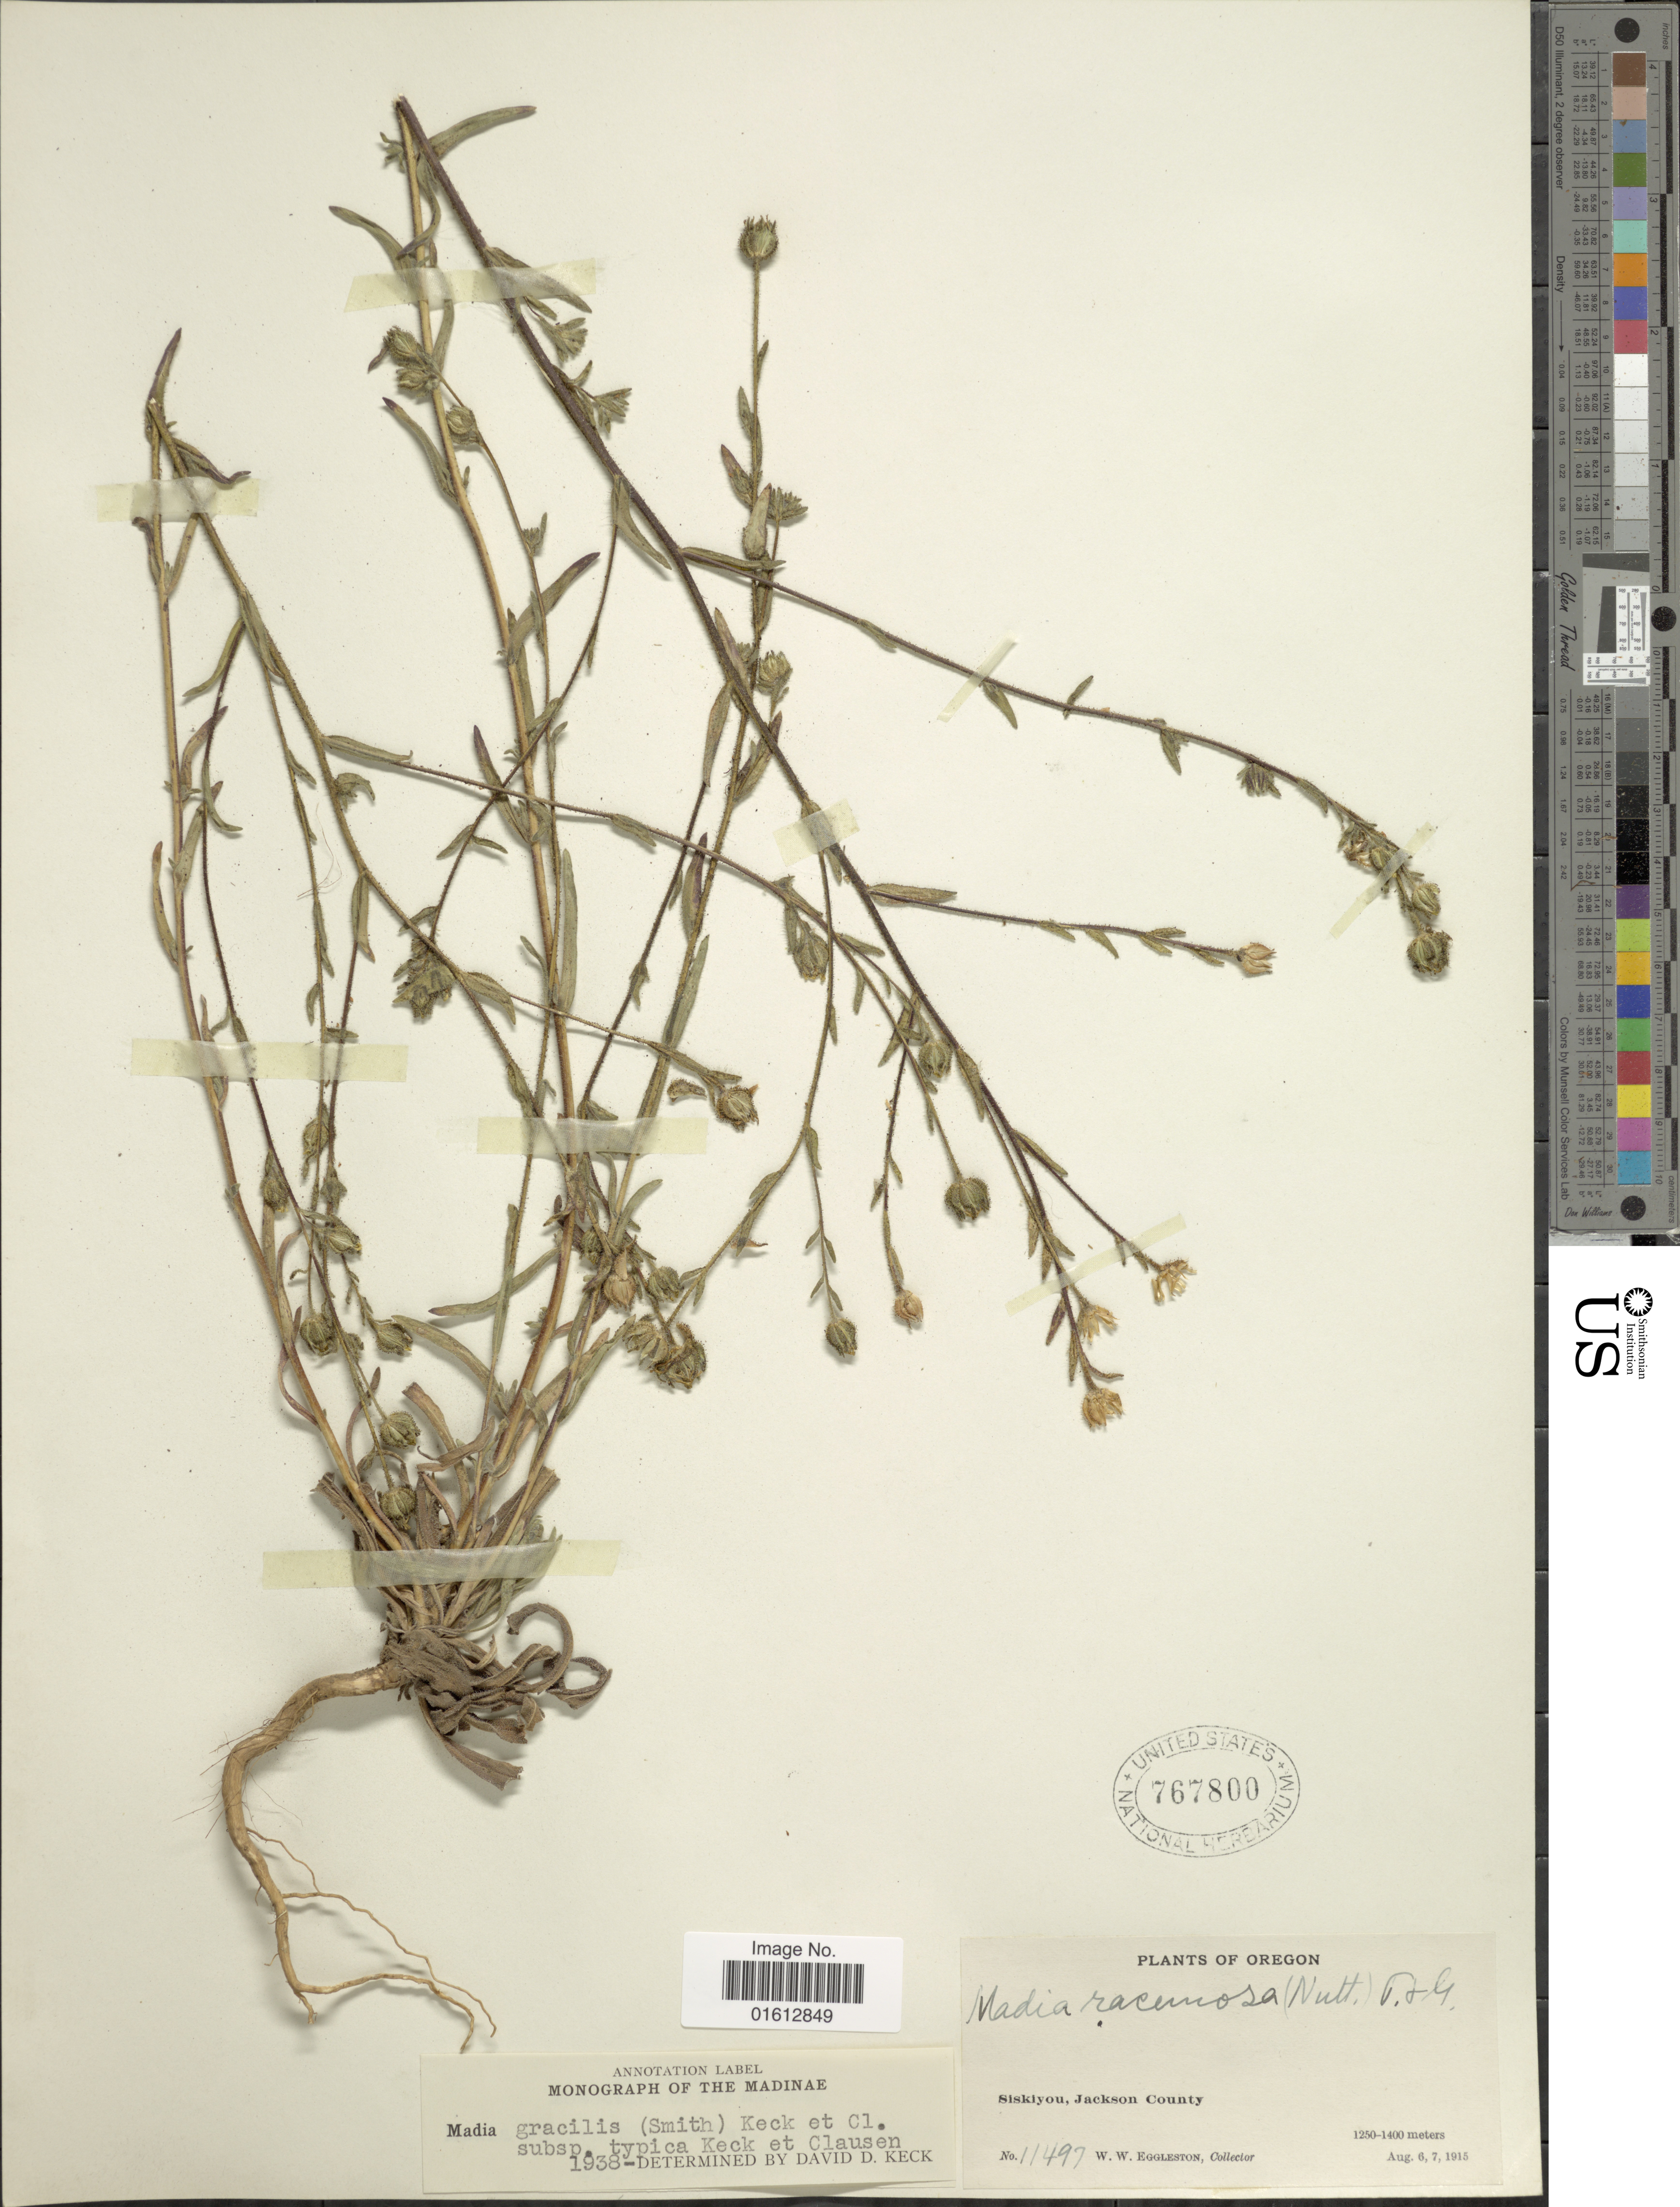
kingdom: Plantae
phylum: Tracheophyta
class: Magnoliopsida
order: Asterales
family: Asteraceae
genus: Madia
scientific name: Madia gracilis subsp. gracilis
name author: (Sm.) D.D. Keck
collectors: W. W. Eggleston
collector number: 11497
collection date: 1915-08-06/1915-08-07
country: United States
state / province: Oregon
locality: Oregon, Siskiyou Jackson County.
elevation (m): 1250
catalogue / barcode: US 767800